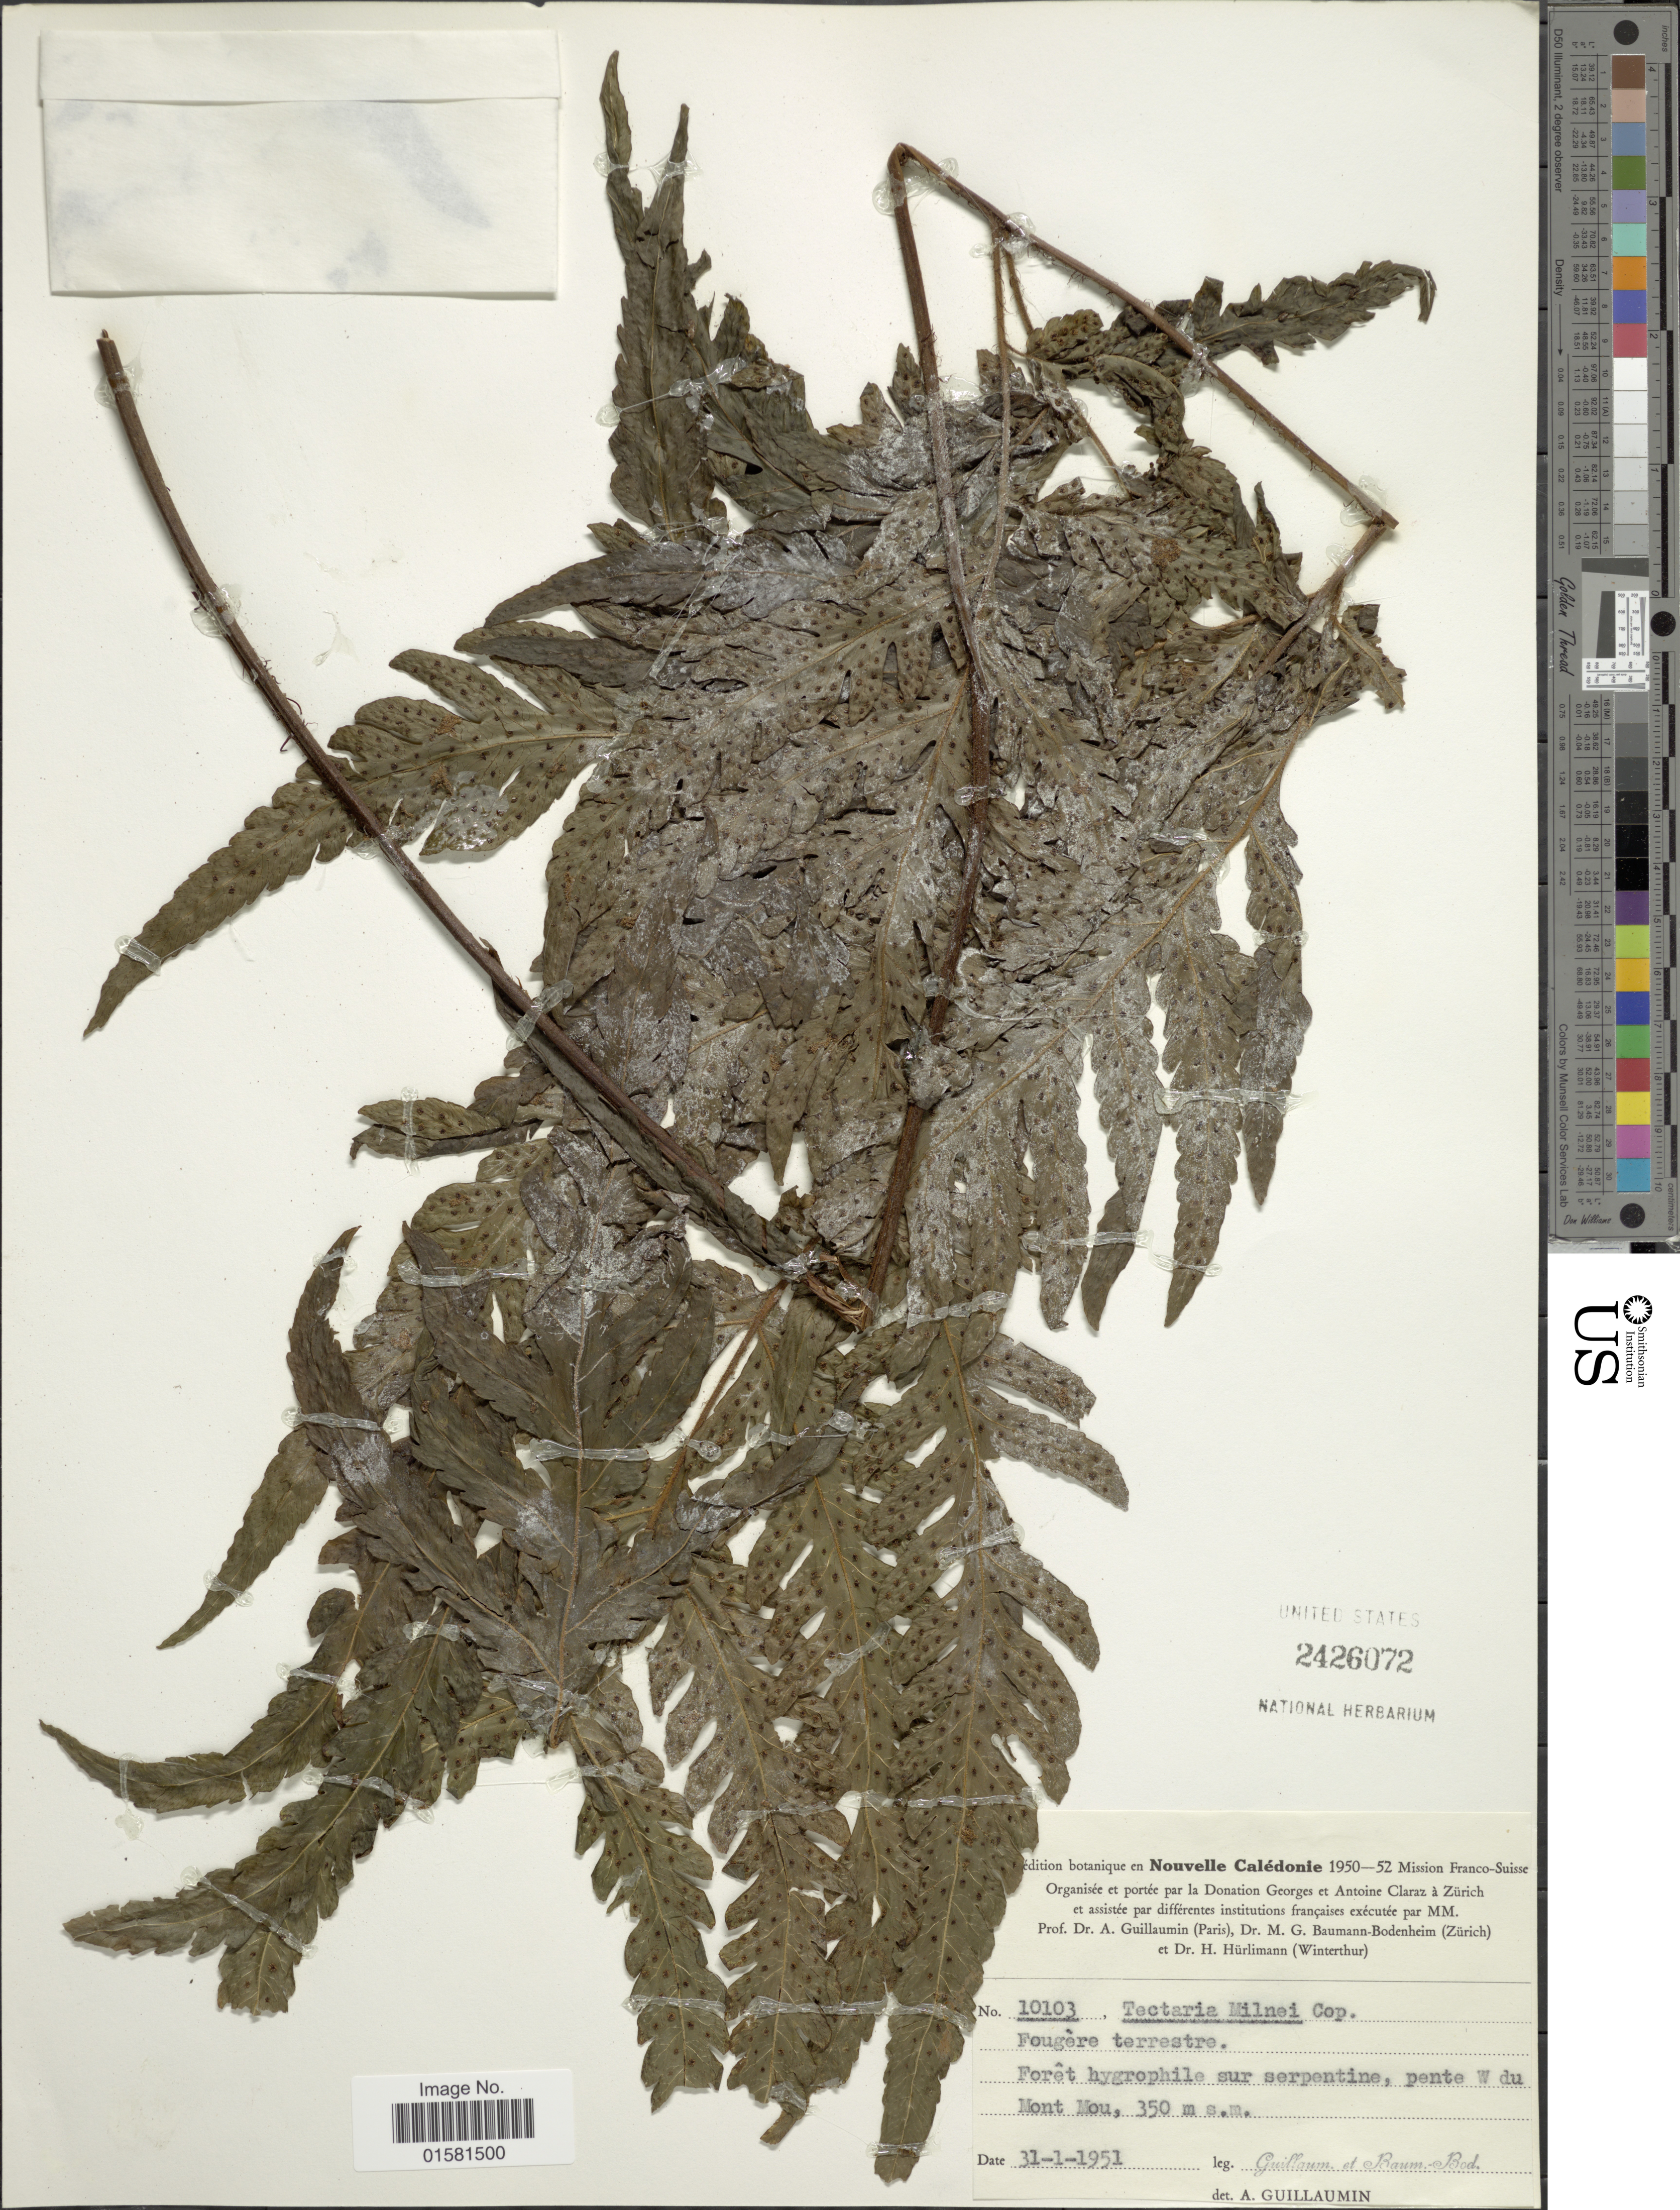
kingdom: Plantae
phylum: Tracheophyta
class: Polypodiopsida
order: Polypodiales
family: Tectariaceae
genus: Tectaria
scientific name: Tectaria pseudosinuata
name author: Brownlie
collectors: A. Guillaumin & M. G. Baumann-Bodenheim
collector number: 10103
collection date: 1951-01-31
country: New Caledonia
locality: Nouvelle Caledonie, Foret hygrophile sur serpentine, pente W du Mont Mou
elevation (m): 350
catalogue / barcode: US 2426072